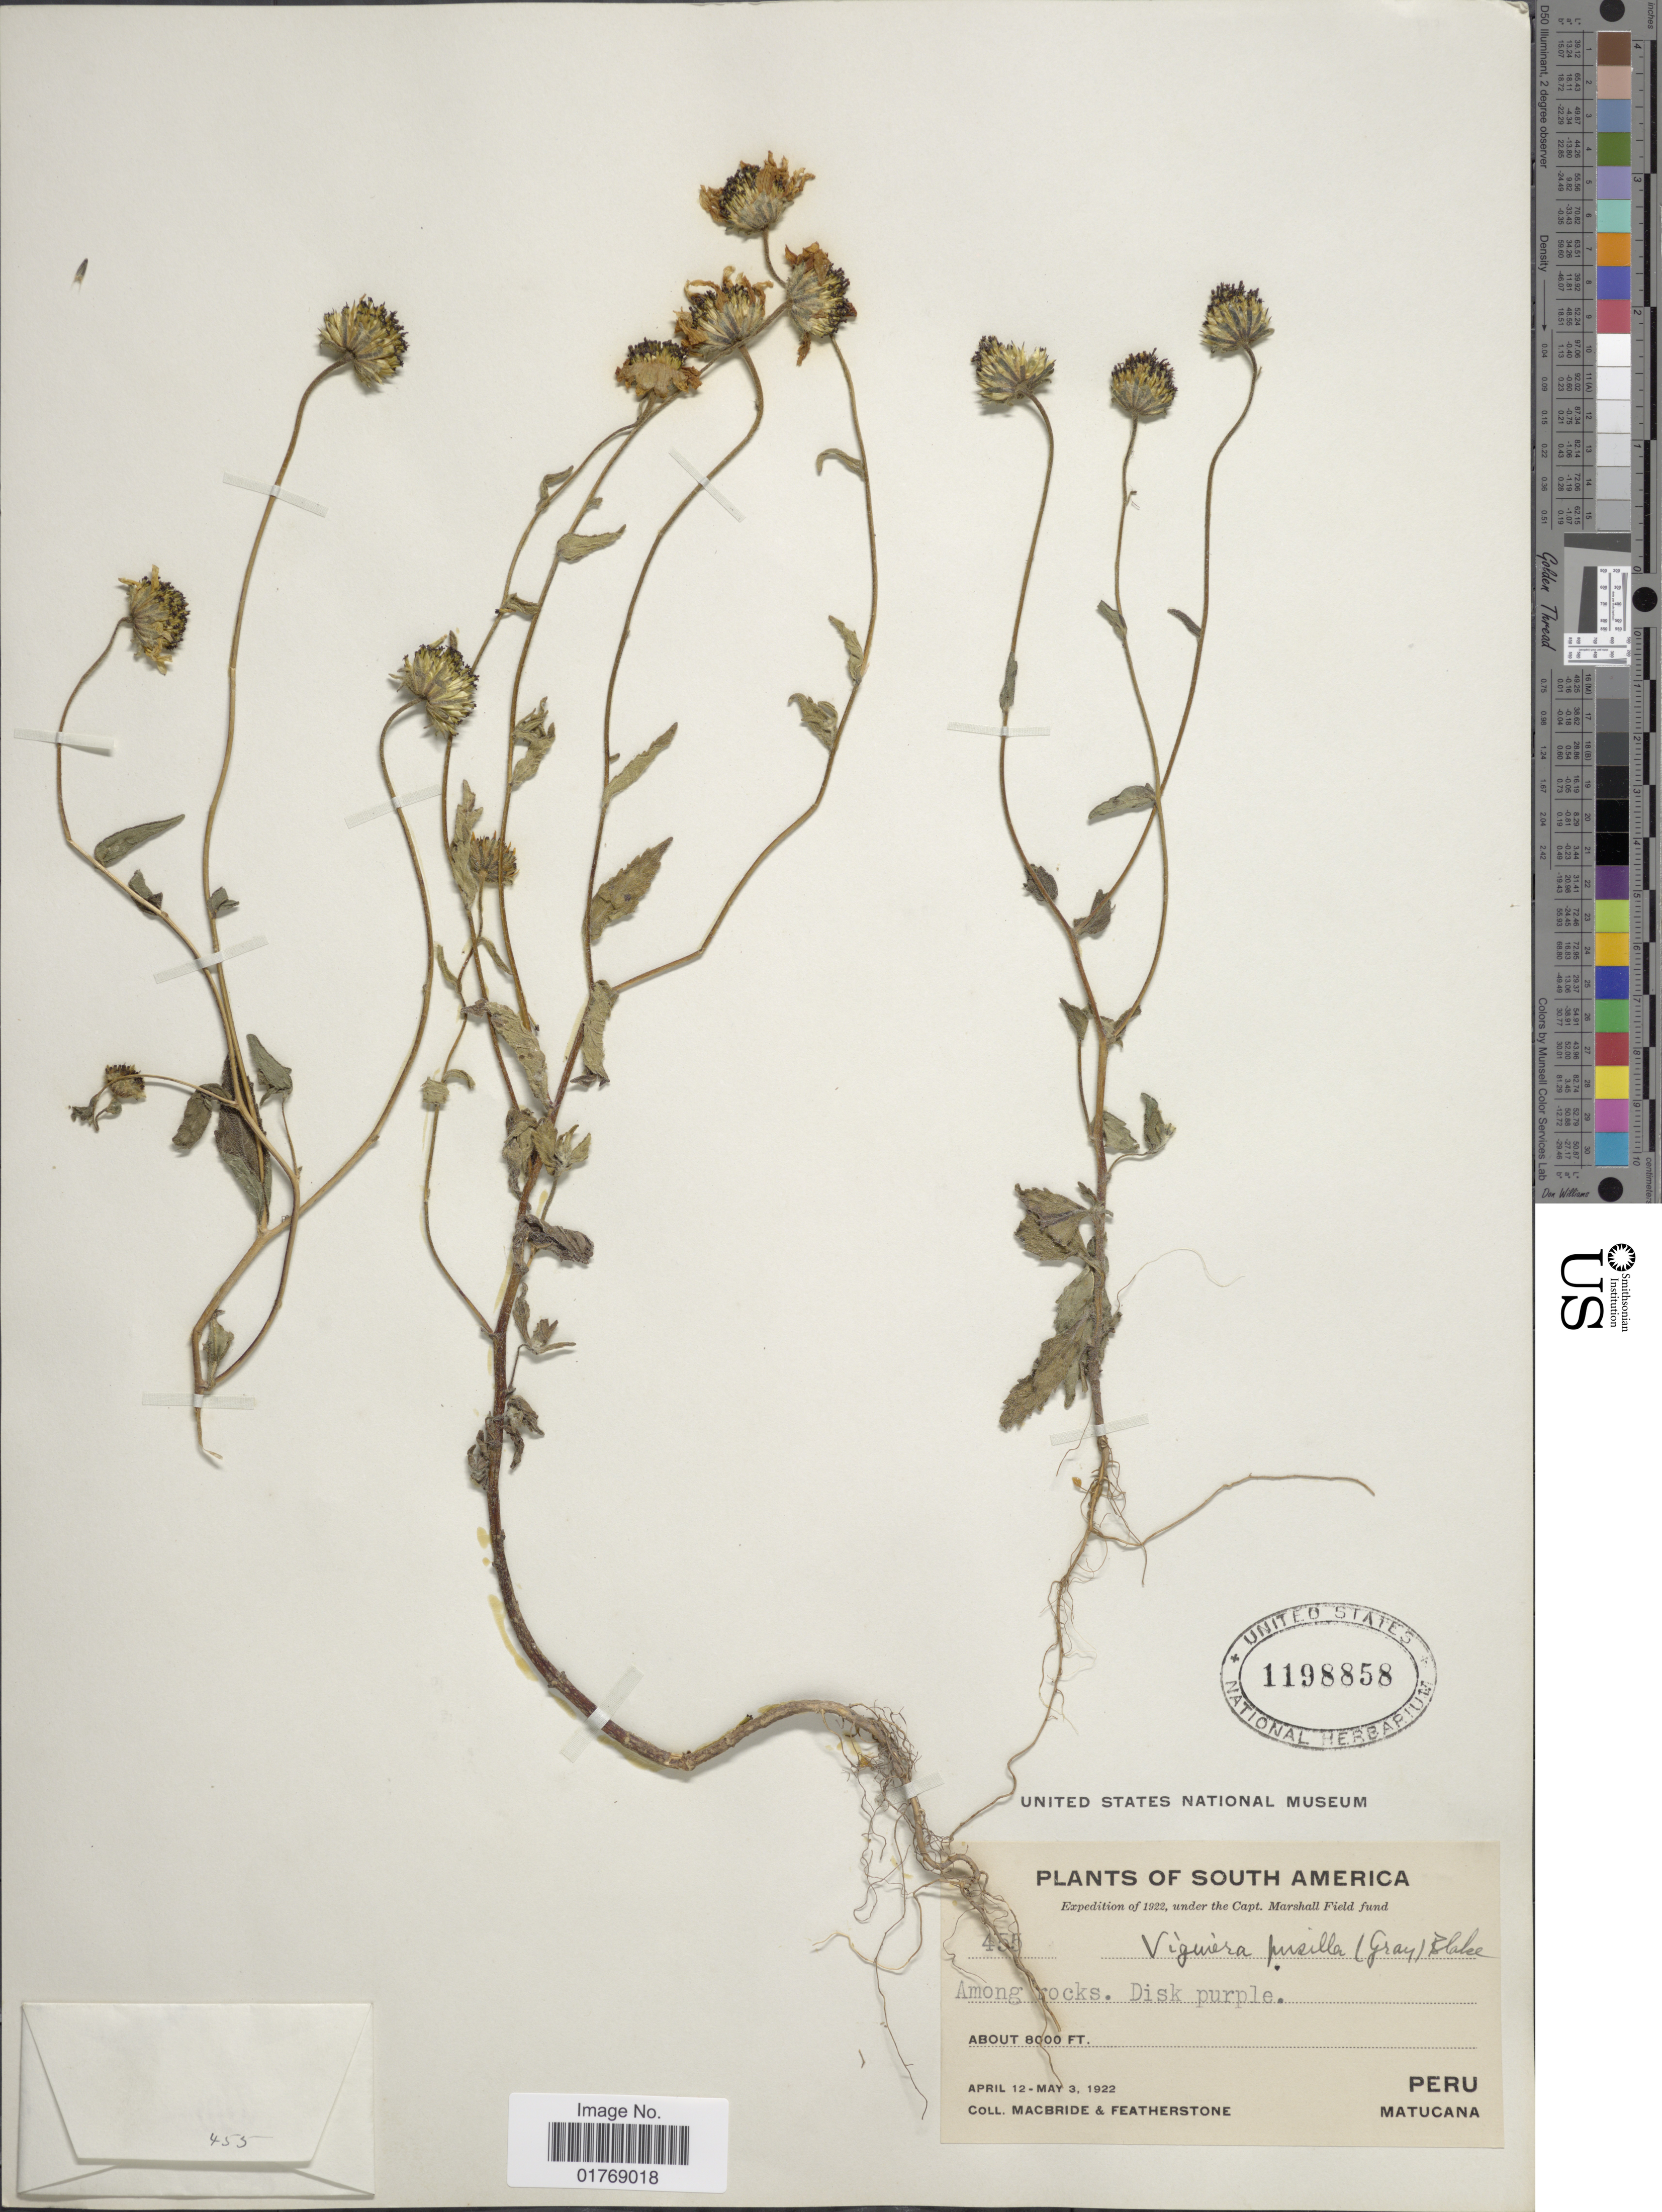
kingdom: Plantae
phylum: Tracheophyta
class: Magnoliopsida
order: Asterales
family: Asteraceae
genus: Viguiera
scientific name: Viguiera pusilla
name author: (A. Gray) S.F. Blake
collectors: Macbride, -- & -. Featherstone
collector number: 455*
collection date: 1922-04-12/1922-05-03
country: Peru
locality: Among rocks. Peru, Matucana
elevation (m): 2438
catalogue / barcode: US 1198858